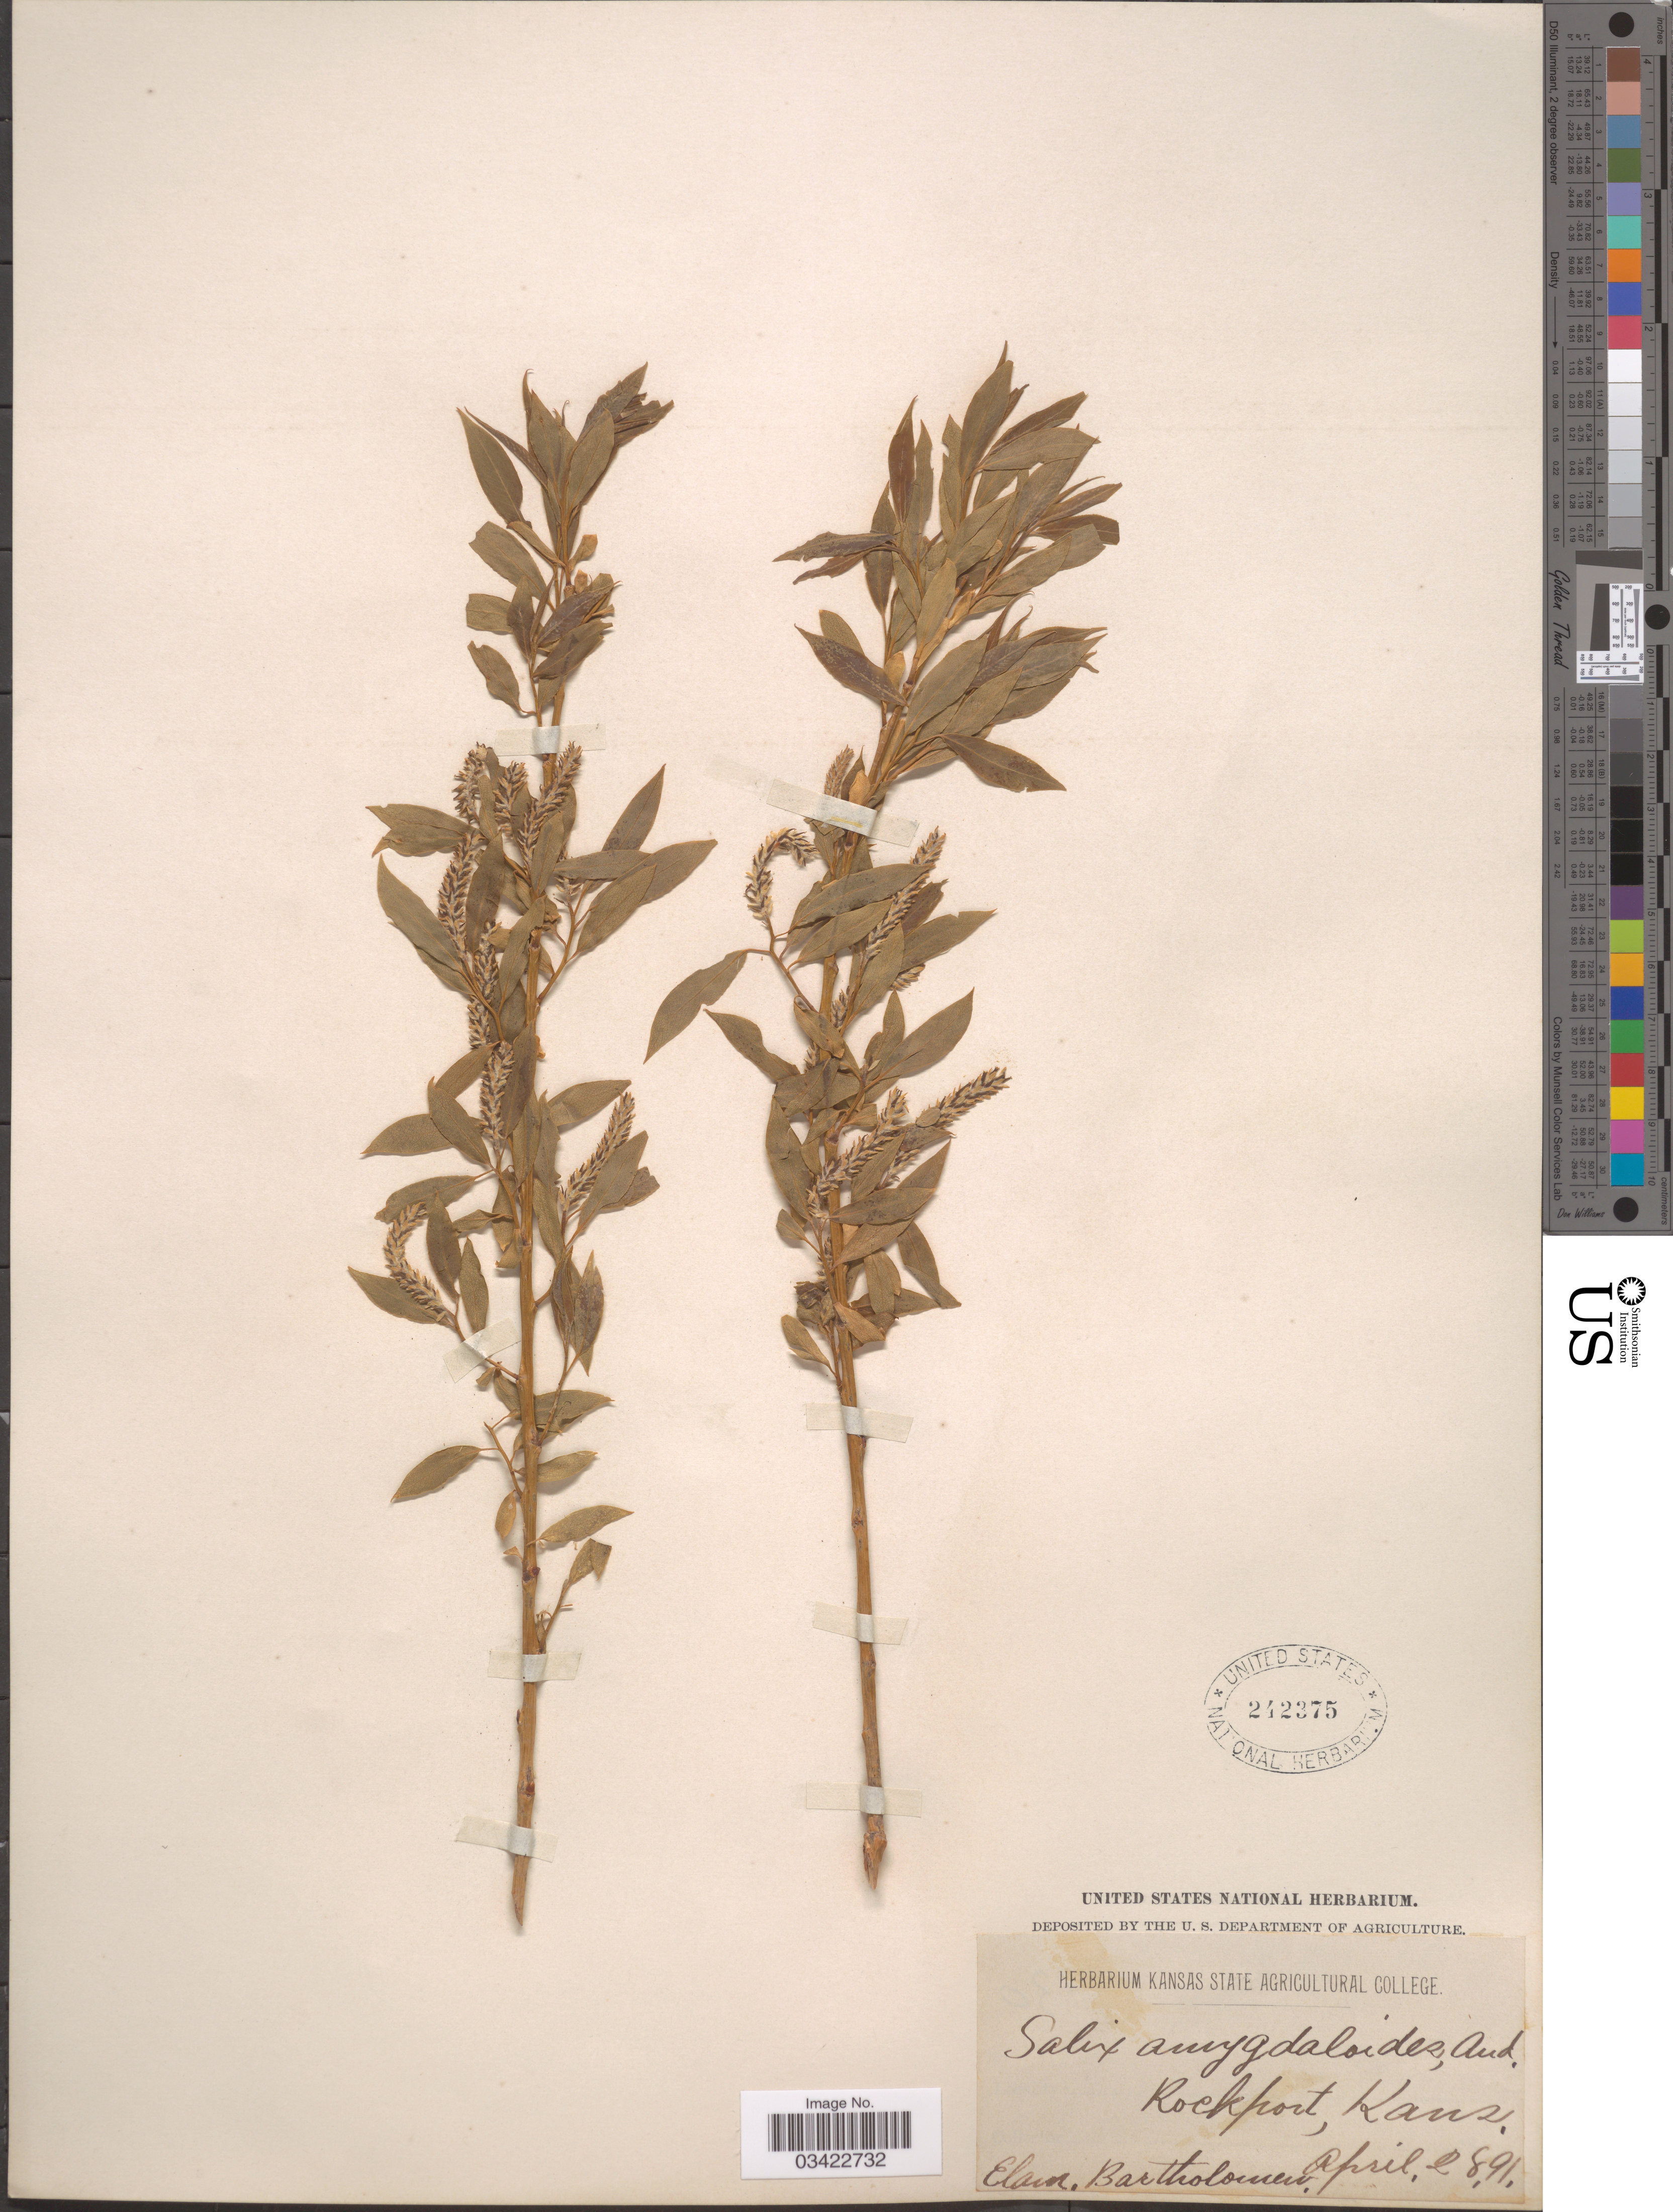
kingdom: Plantae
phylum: Tracheophyta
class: Magnoliopsida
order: Malpighiales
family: Salicaceae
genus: Salix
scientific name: Salix amygdaloides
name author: Andersson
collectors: E. Bartholomew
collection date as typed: Transcribed d/m/y: 28/4/91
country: United States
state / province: Kansas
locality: Rockport.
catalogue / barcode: US 242375